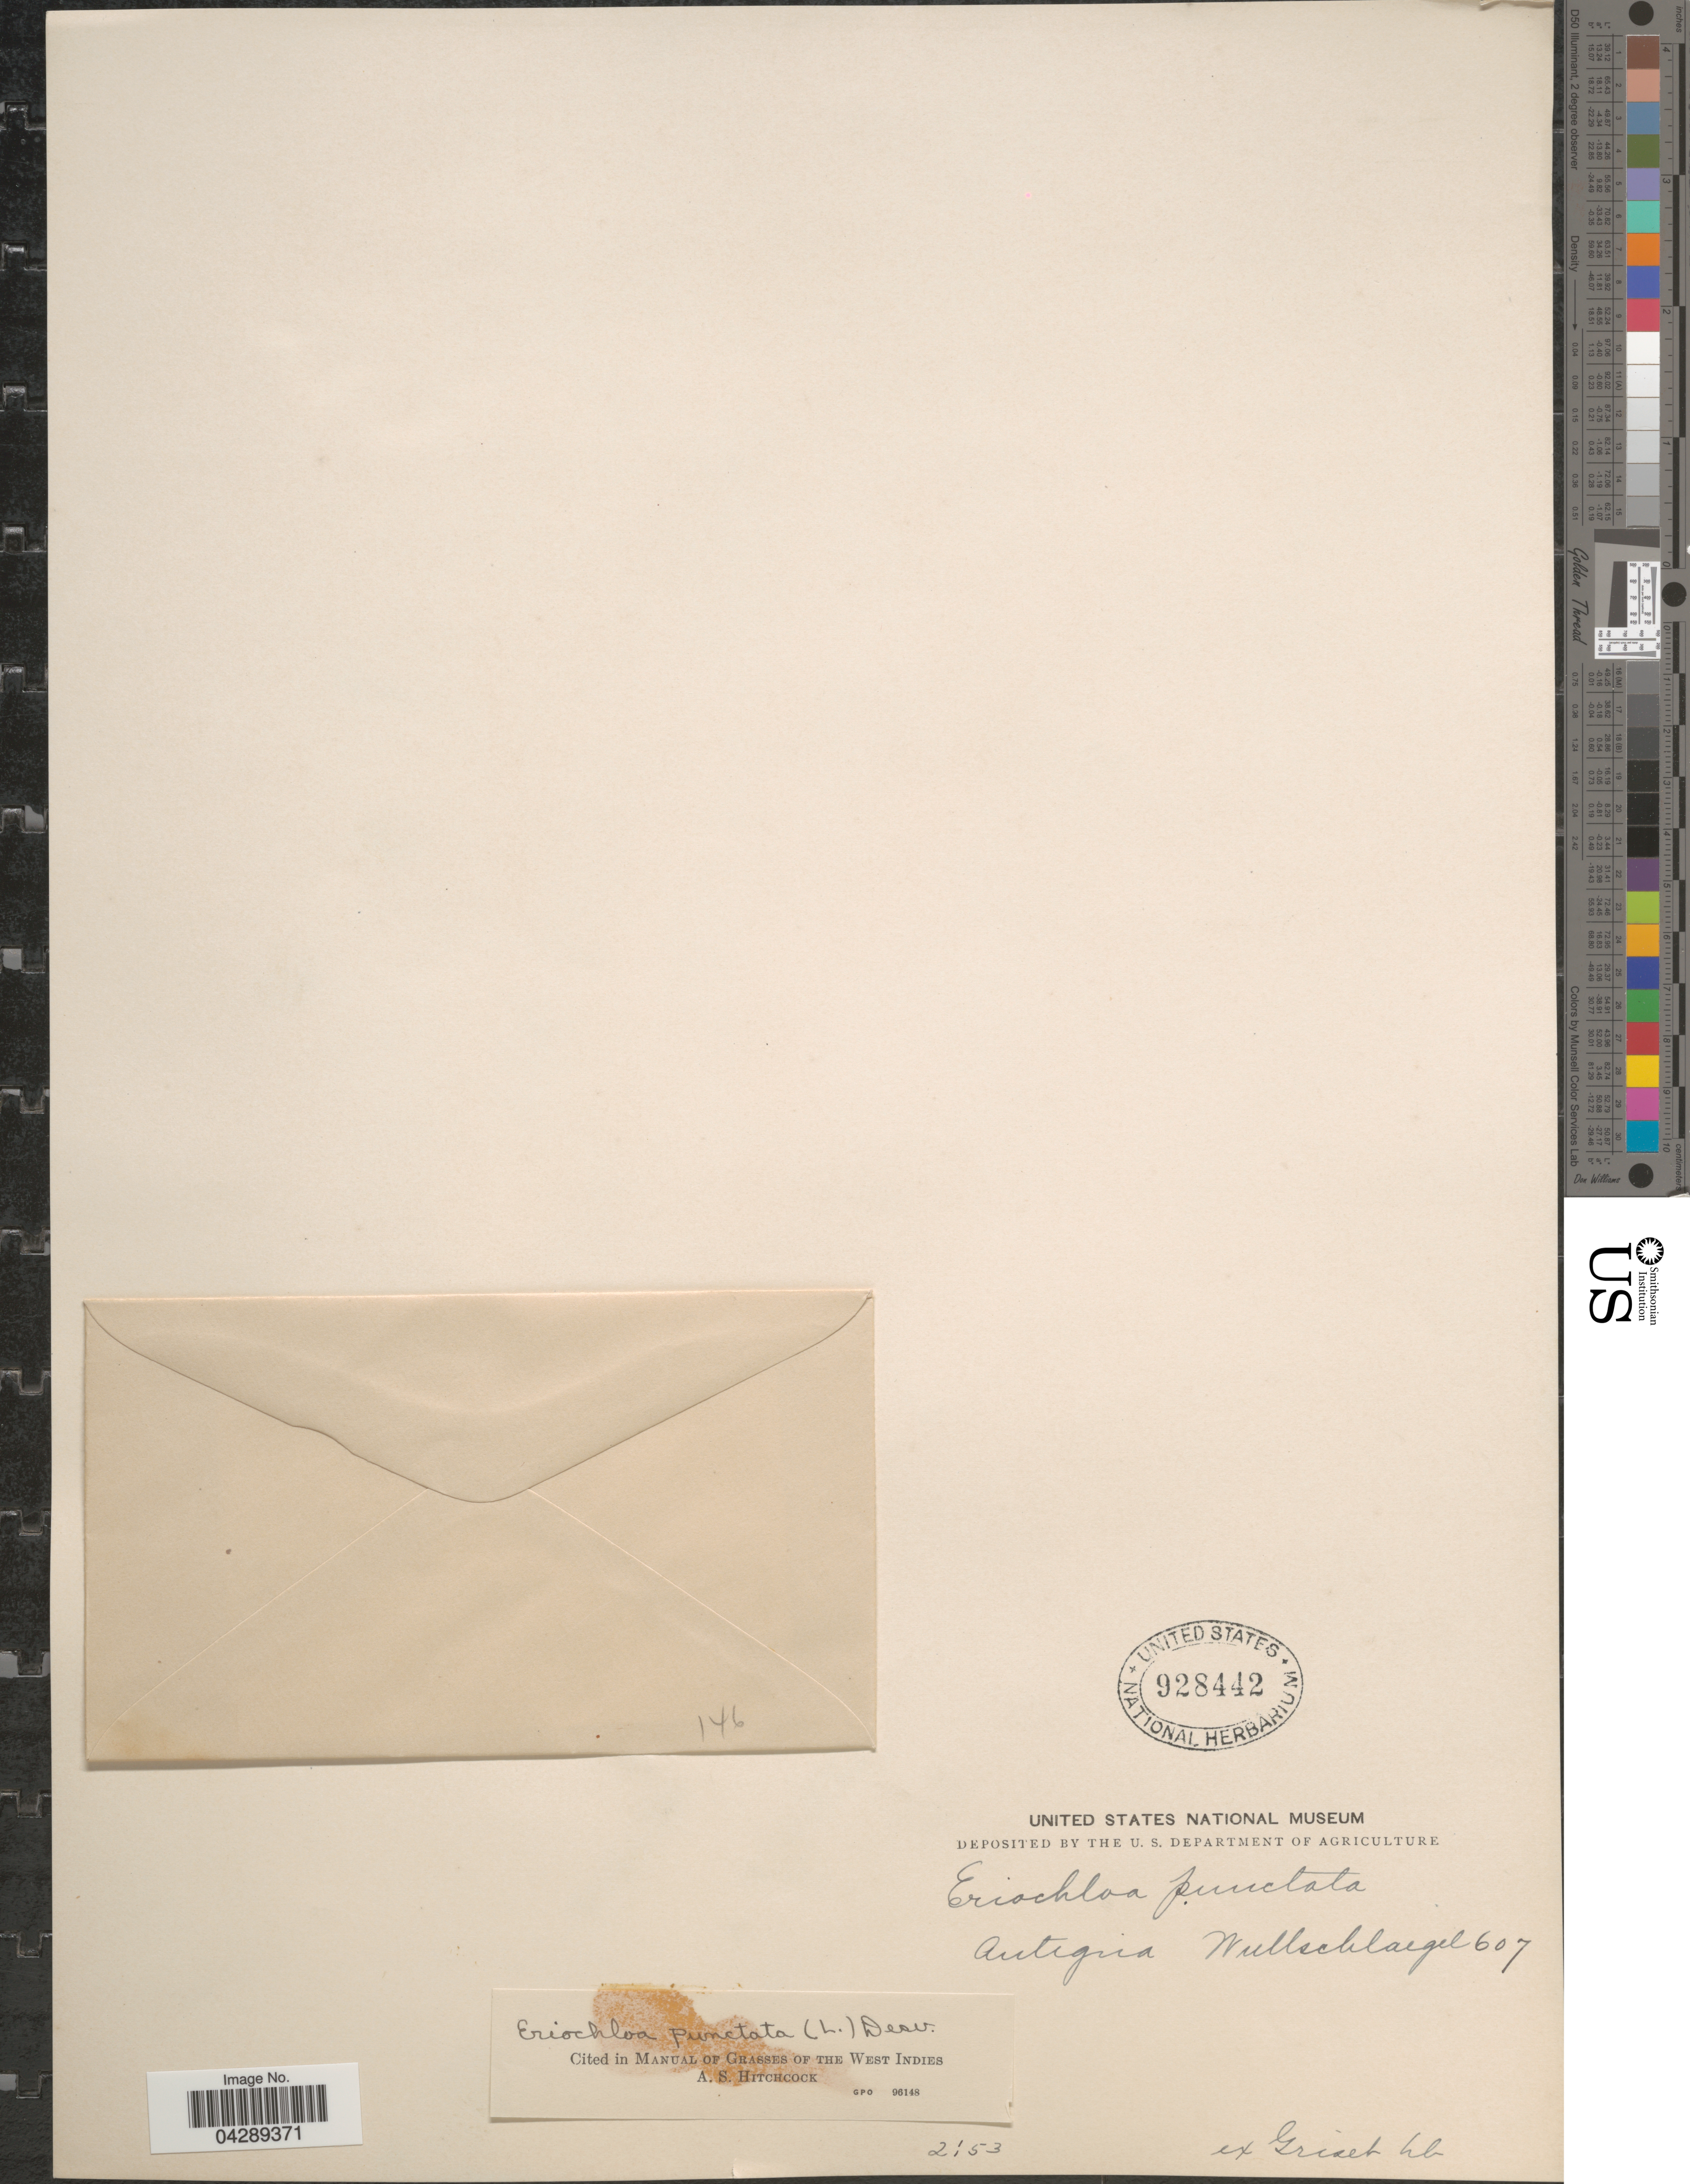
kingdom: Plantae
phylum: Tracheophyta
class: Liliopsida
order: Poales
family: Poaceae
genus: Eriochloa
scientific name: Eriochloa punctata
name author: (L.) Desv. ex Ham.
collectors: Wullschlaegel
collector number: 607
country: Antigua and Barbuda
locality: Antigua.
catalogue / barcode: US 928442